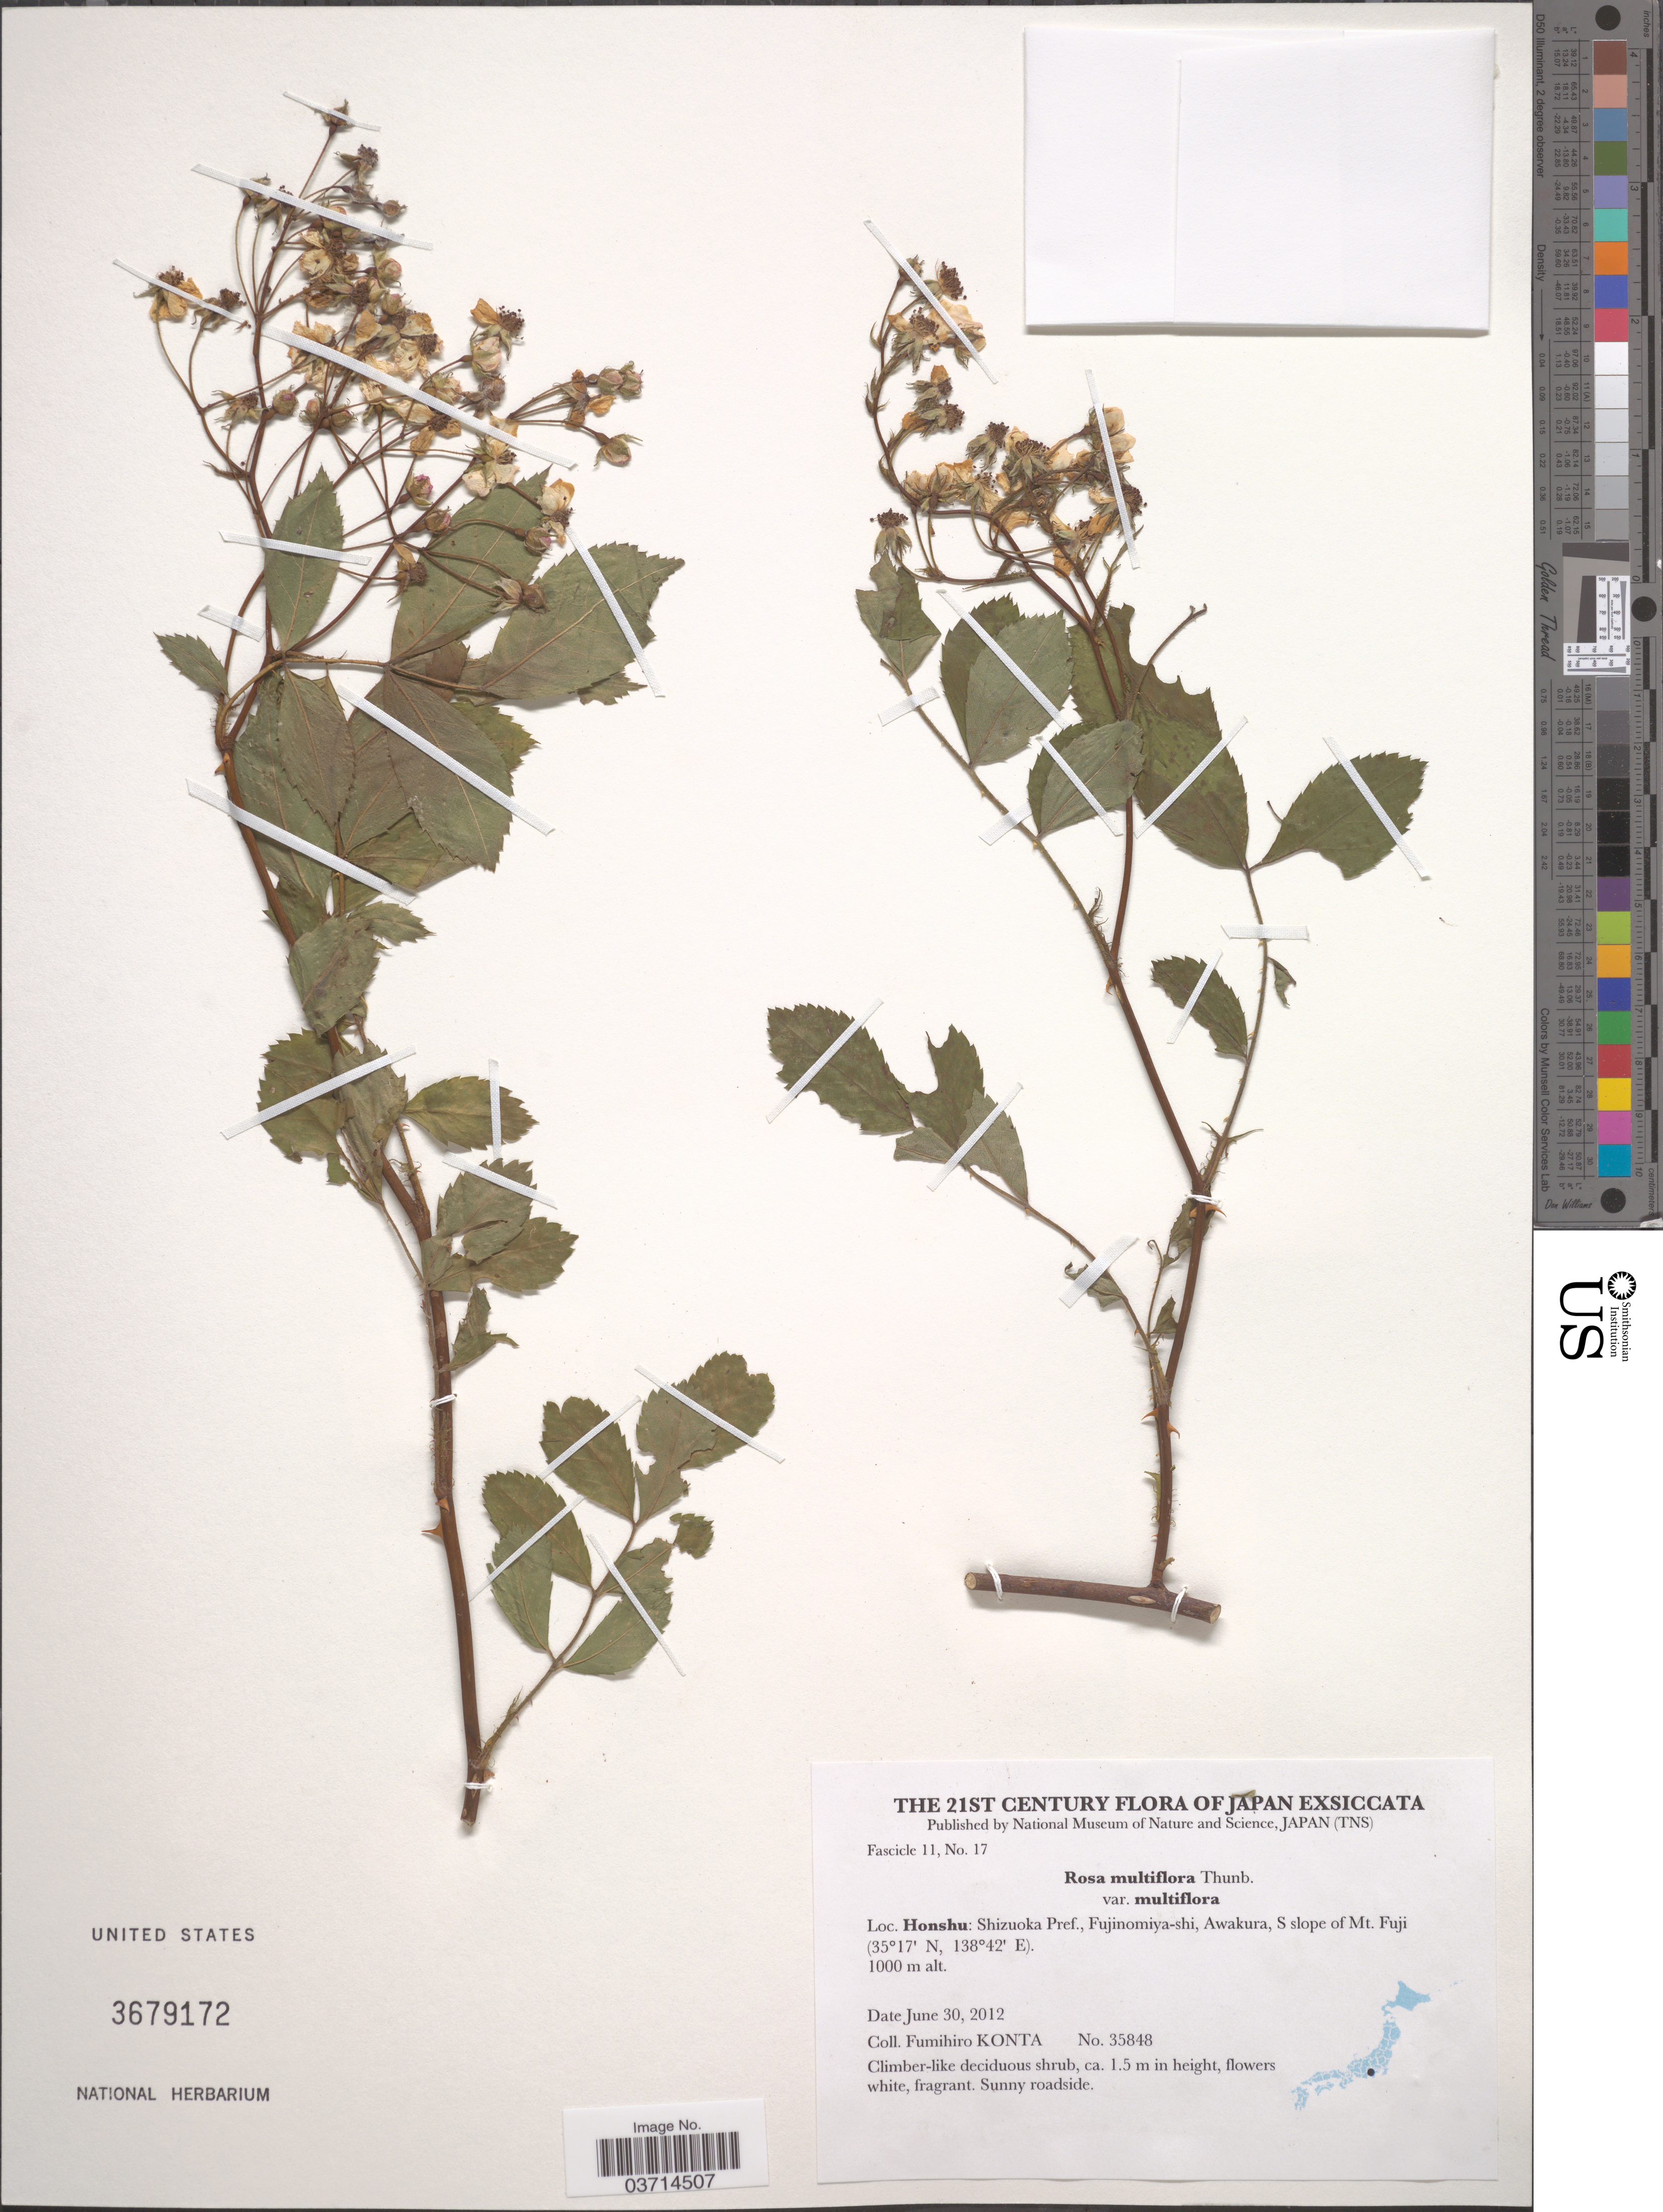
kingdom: Plantae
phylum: Tracheophyta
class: Magnoliopsida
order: Rosales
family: Rosaceae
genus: Rosa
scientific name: Rosa multiflora var. multiflora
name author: Thunb.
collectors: F. Konta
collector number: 35848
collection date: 2012-06-30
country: Japan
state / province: Sizuoka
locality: Honshu: Shizuoka Pref., Fujinomiya-shi, Awakura, S slope of Mt. Fuji.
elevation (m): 1000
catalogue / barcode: US 3679172